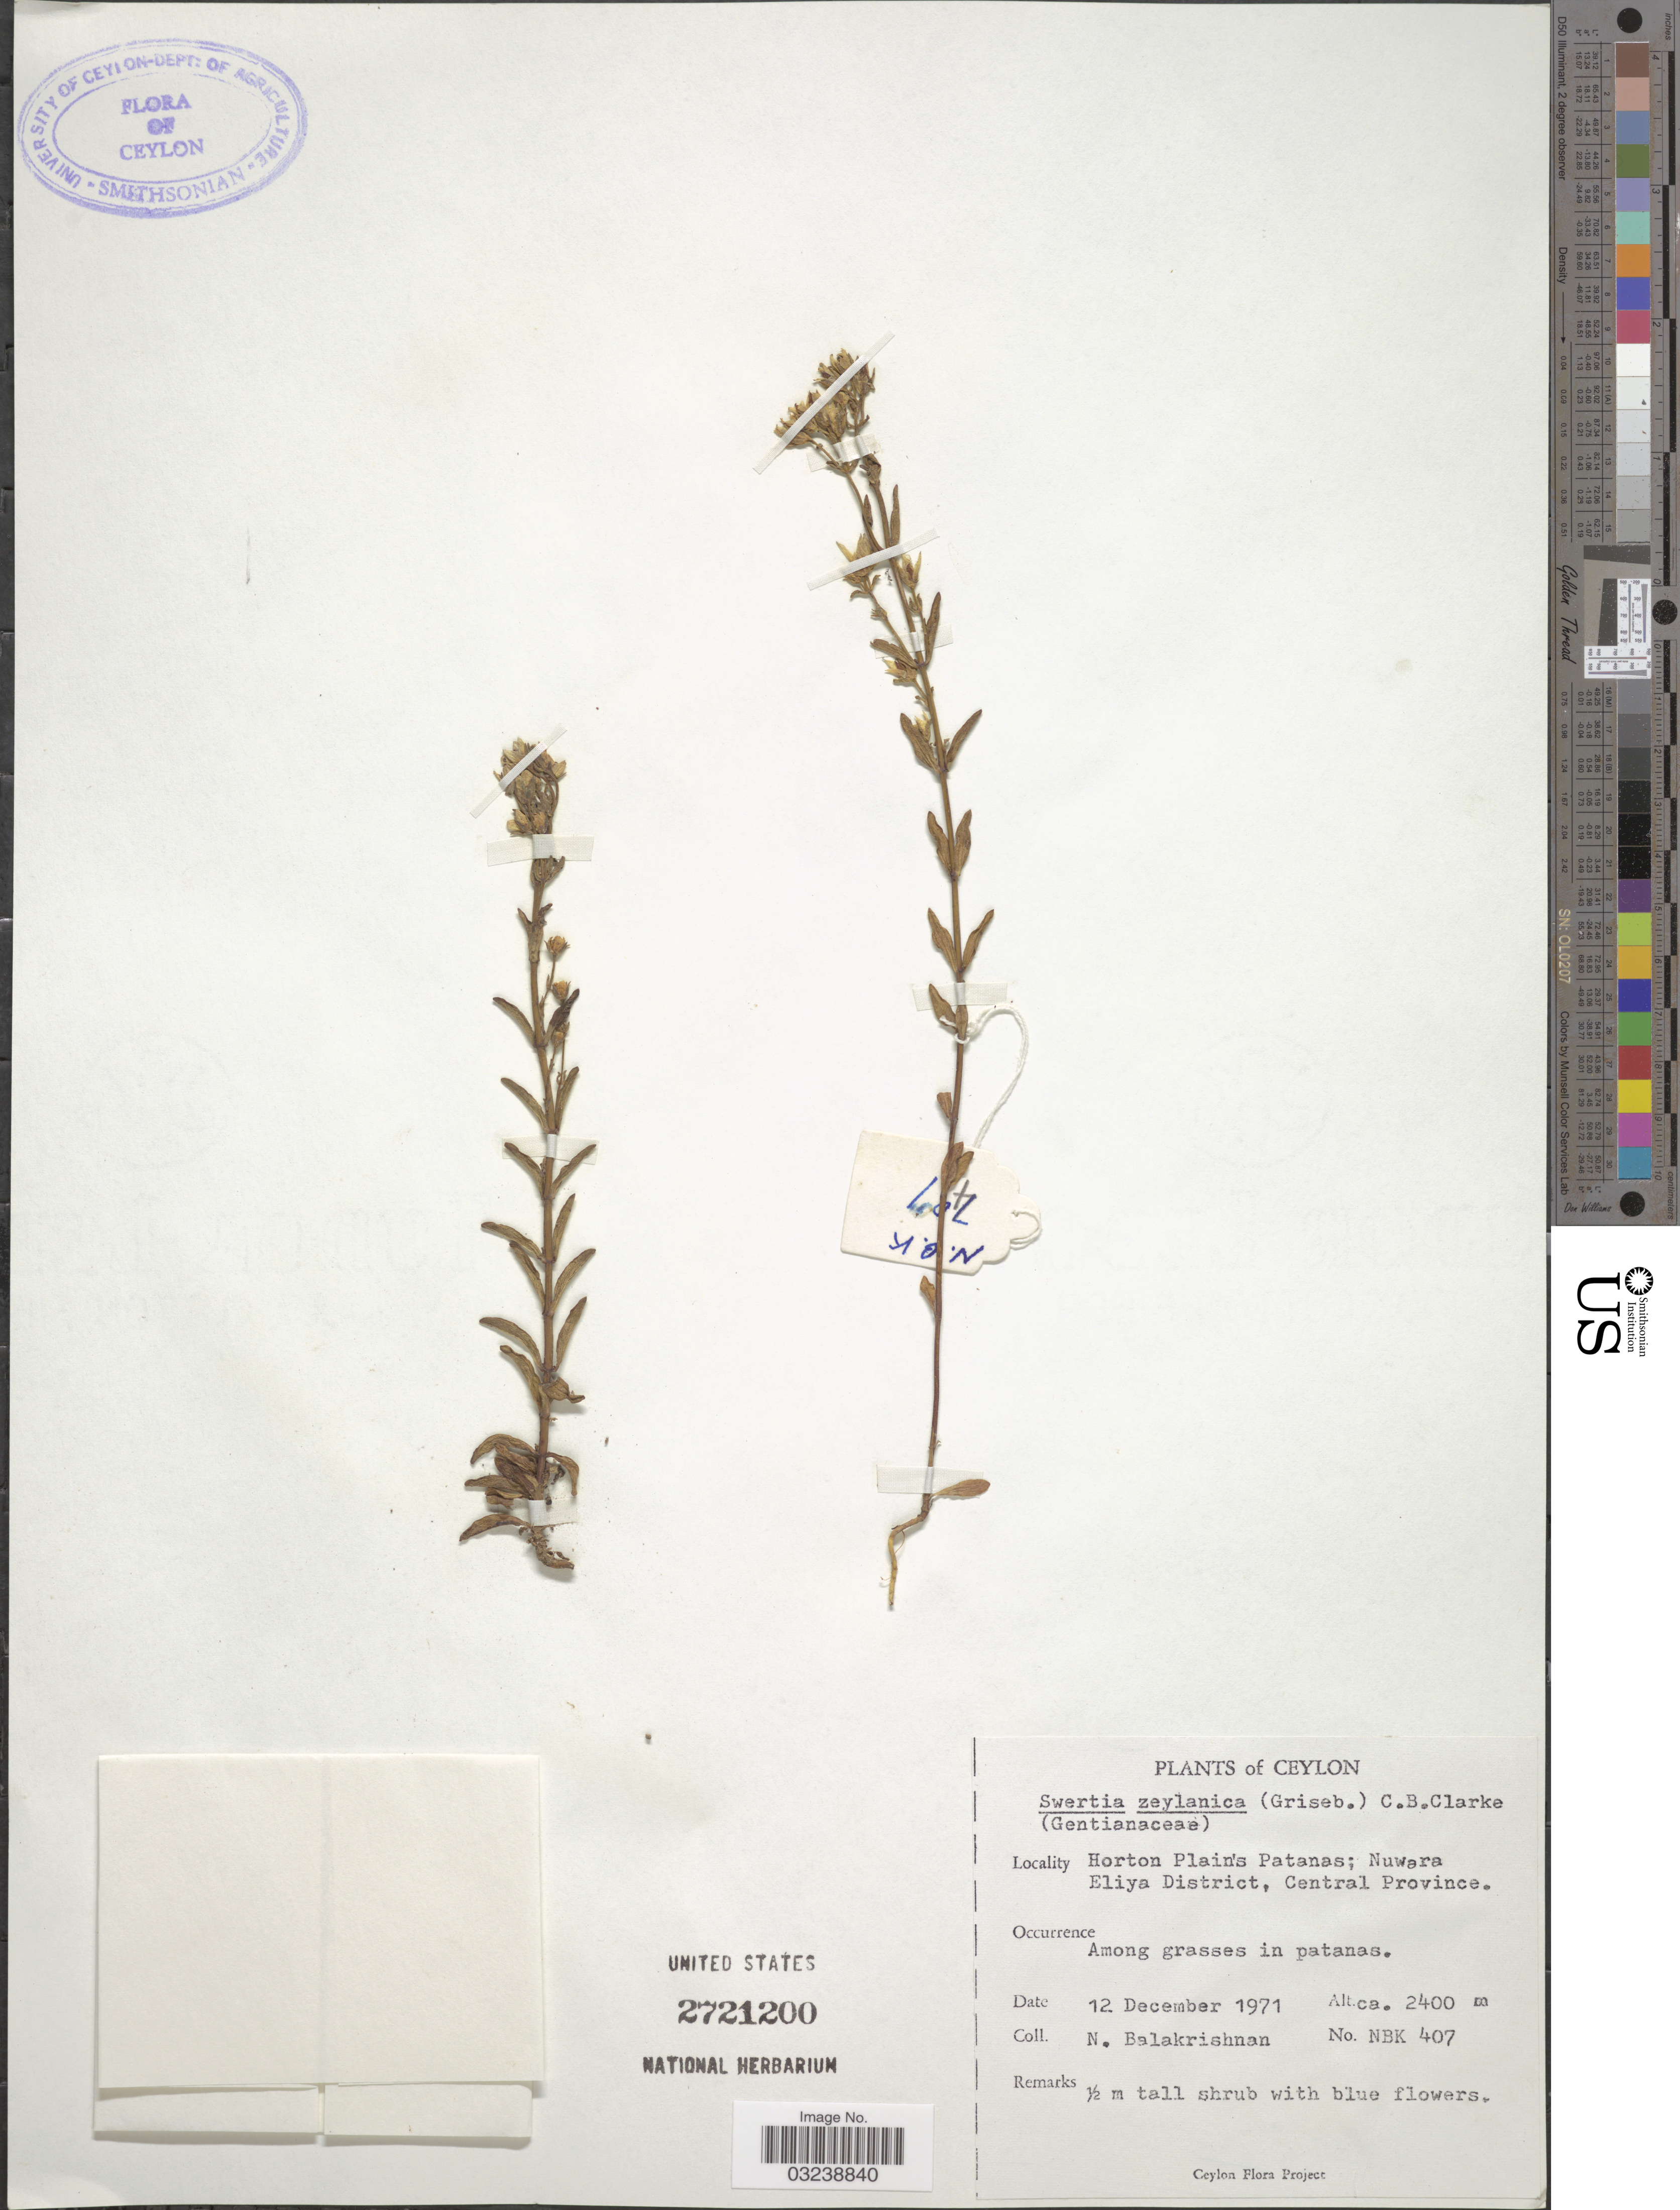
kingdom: Plantae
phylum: Tracheophyta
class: Magnoliopsida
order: Gentianales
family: Gentianaceae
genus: Swertia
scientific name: Swertia zeylanica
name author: Walker ex Griseb.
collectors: N. Balakrishnan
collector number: NBK407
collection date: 1971-12-12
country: Sri Lanka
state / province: Central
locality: Ceylon. Horton Plain's Patanas; Nuwara Eliya District, Central Province.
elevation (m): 2400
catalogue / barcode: US 2721200